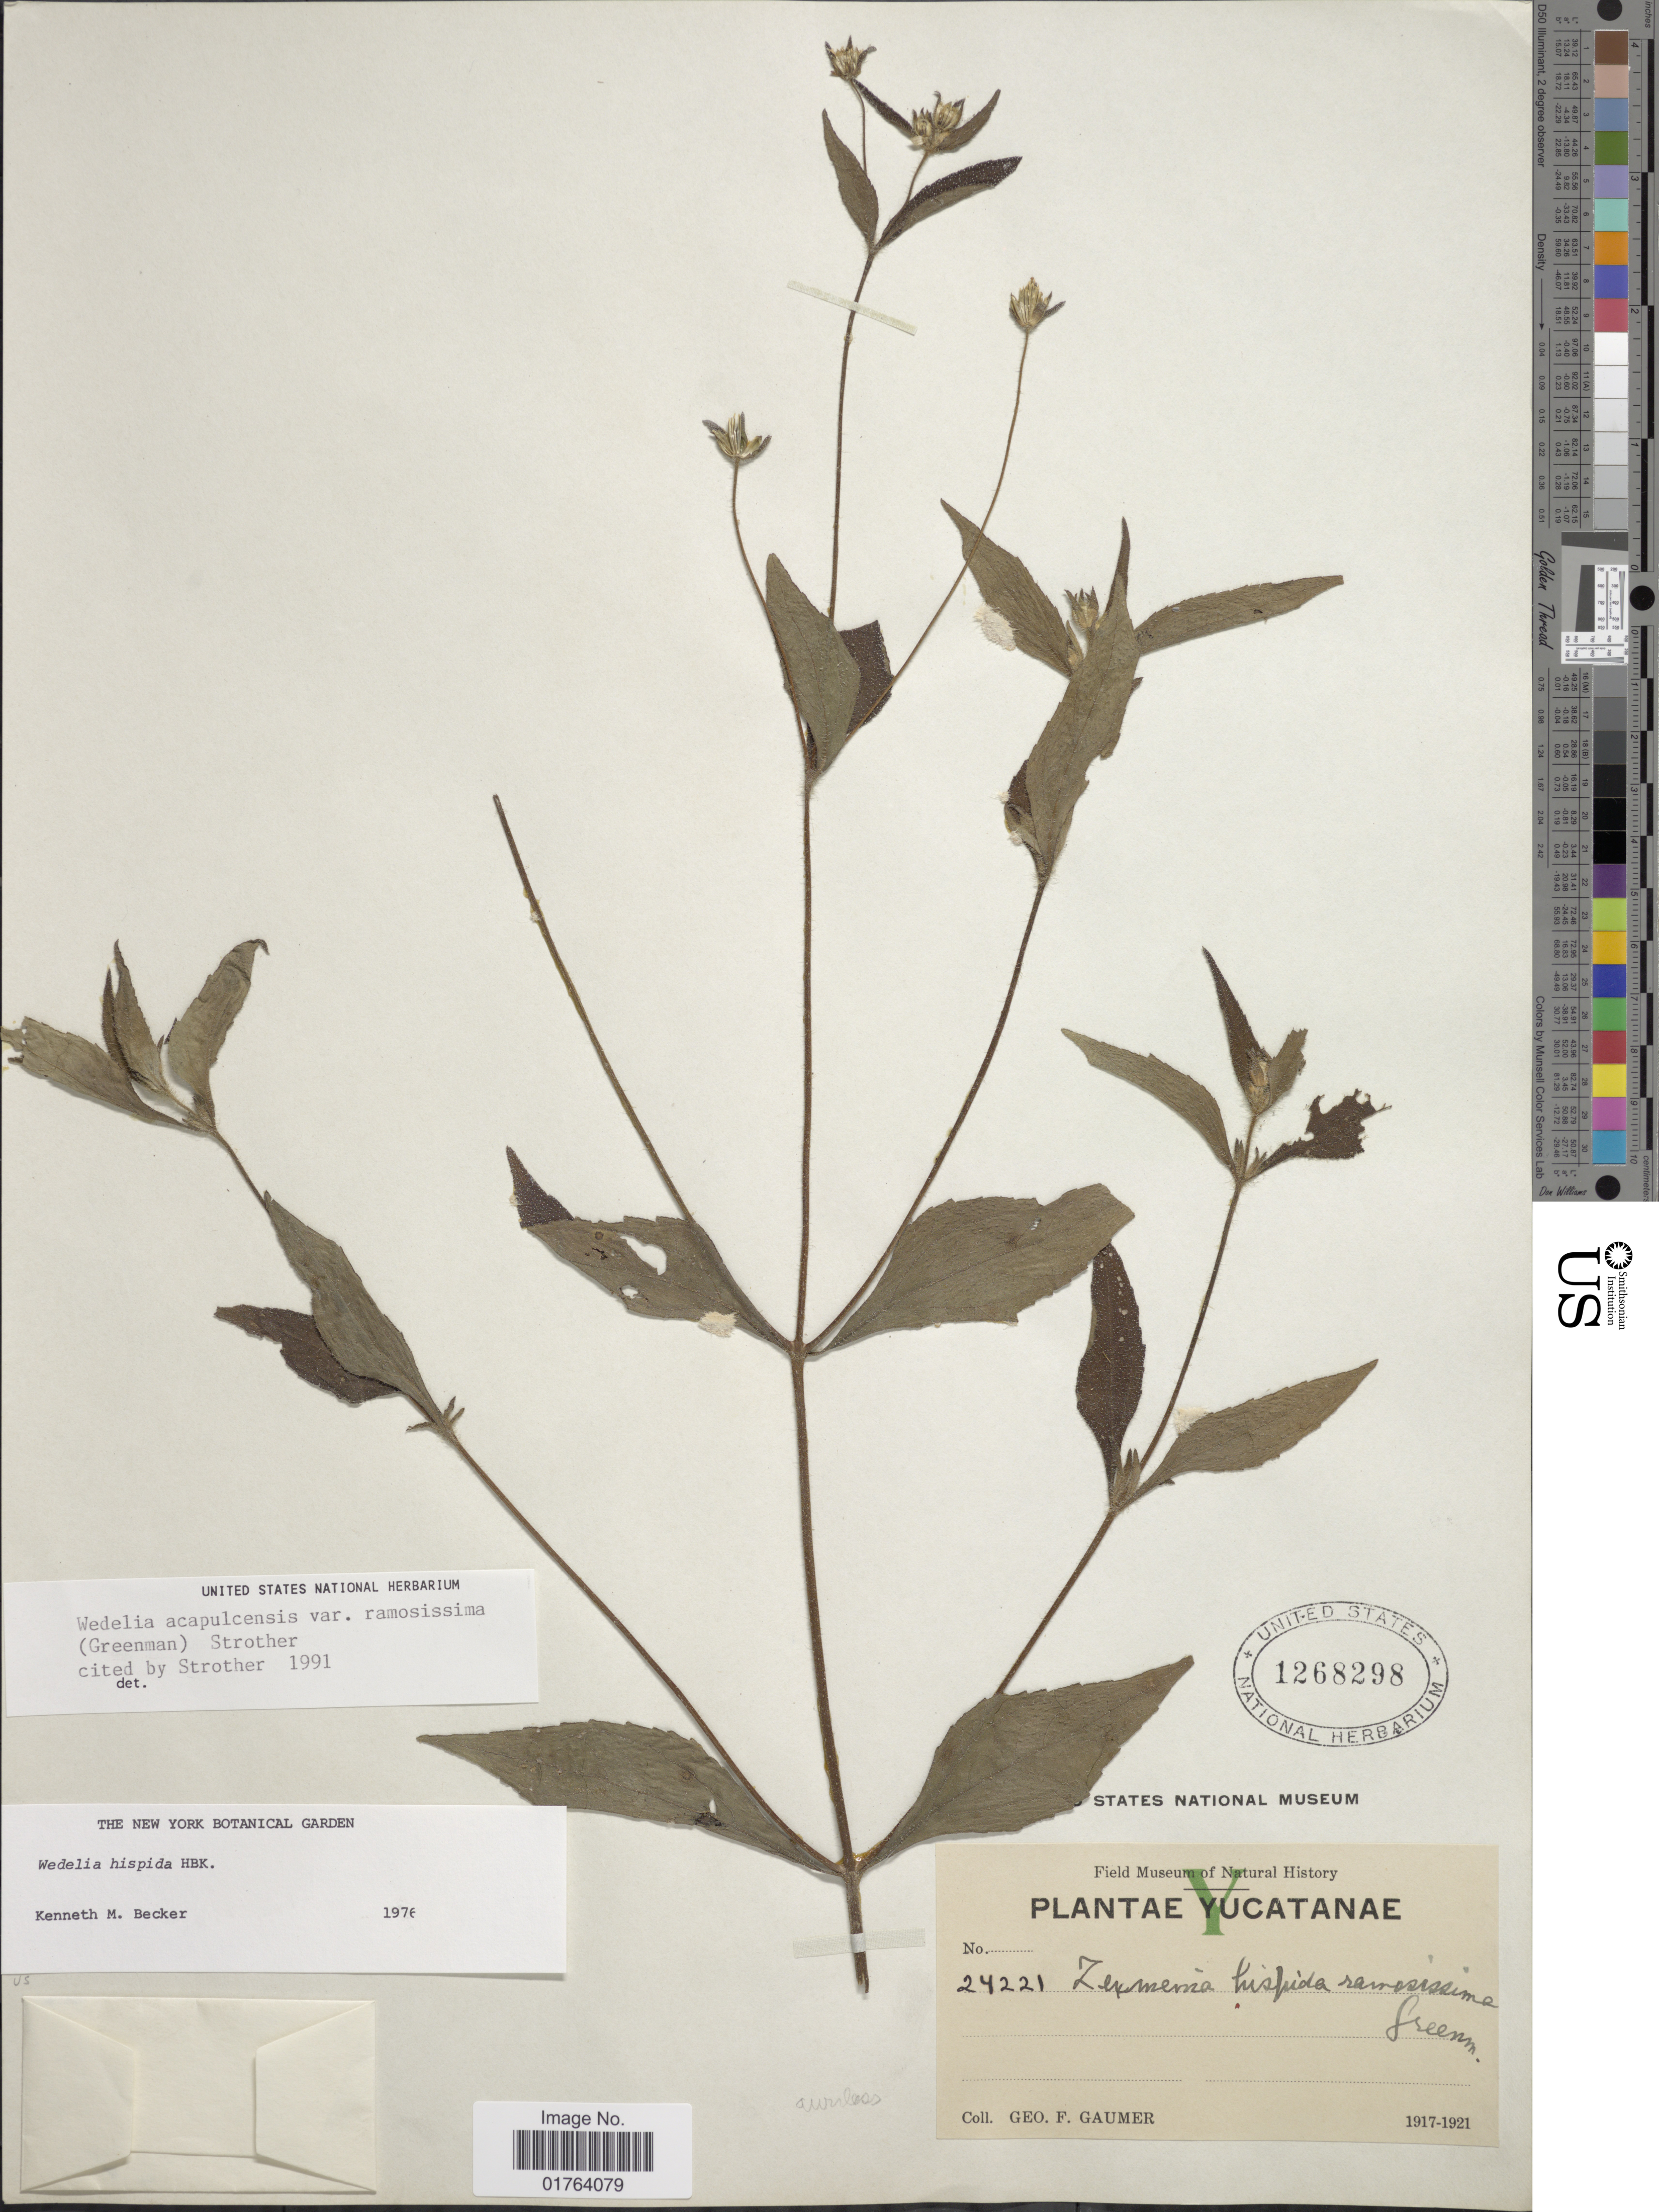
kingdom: Plantae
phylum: Tracheophyta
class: Magnoliopsida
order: Asterales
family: Asteraceae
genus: Wedelia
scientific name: Wedelia acapulcensis var. ramosissima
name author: (Greenm.) Strother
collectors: G. F. Gaumer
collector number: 24221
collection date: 1917/1921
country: Mexico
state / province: Yucatán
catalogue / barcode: US 1268298